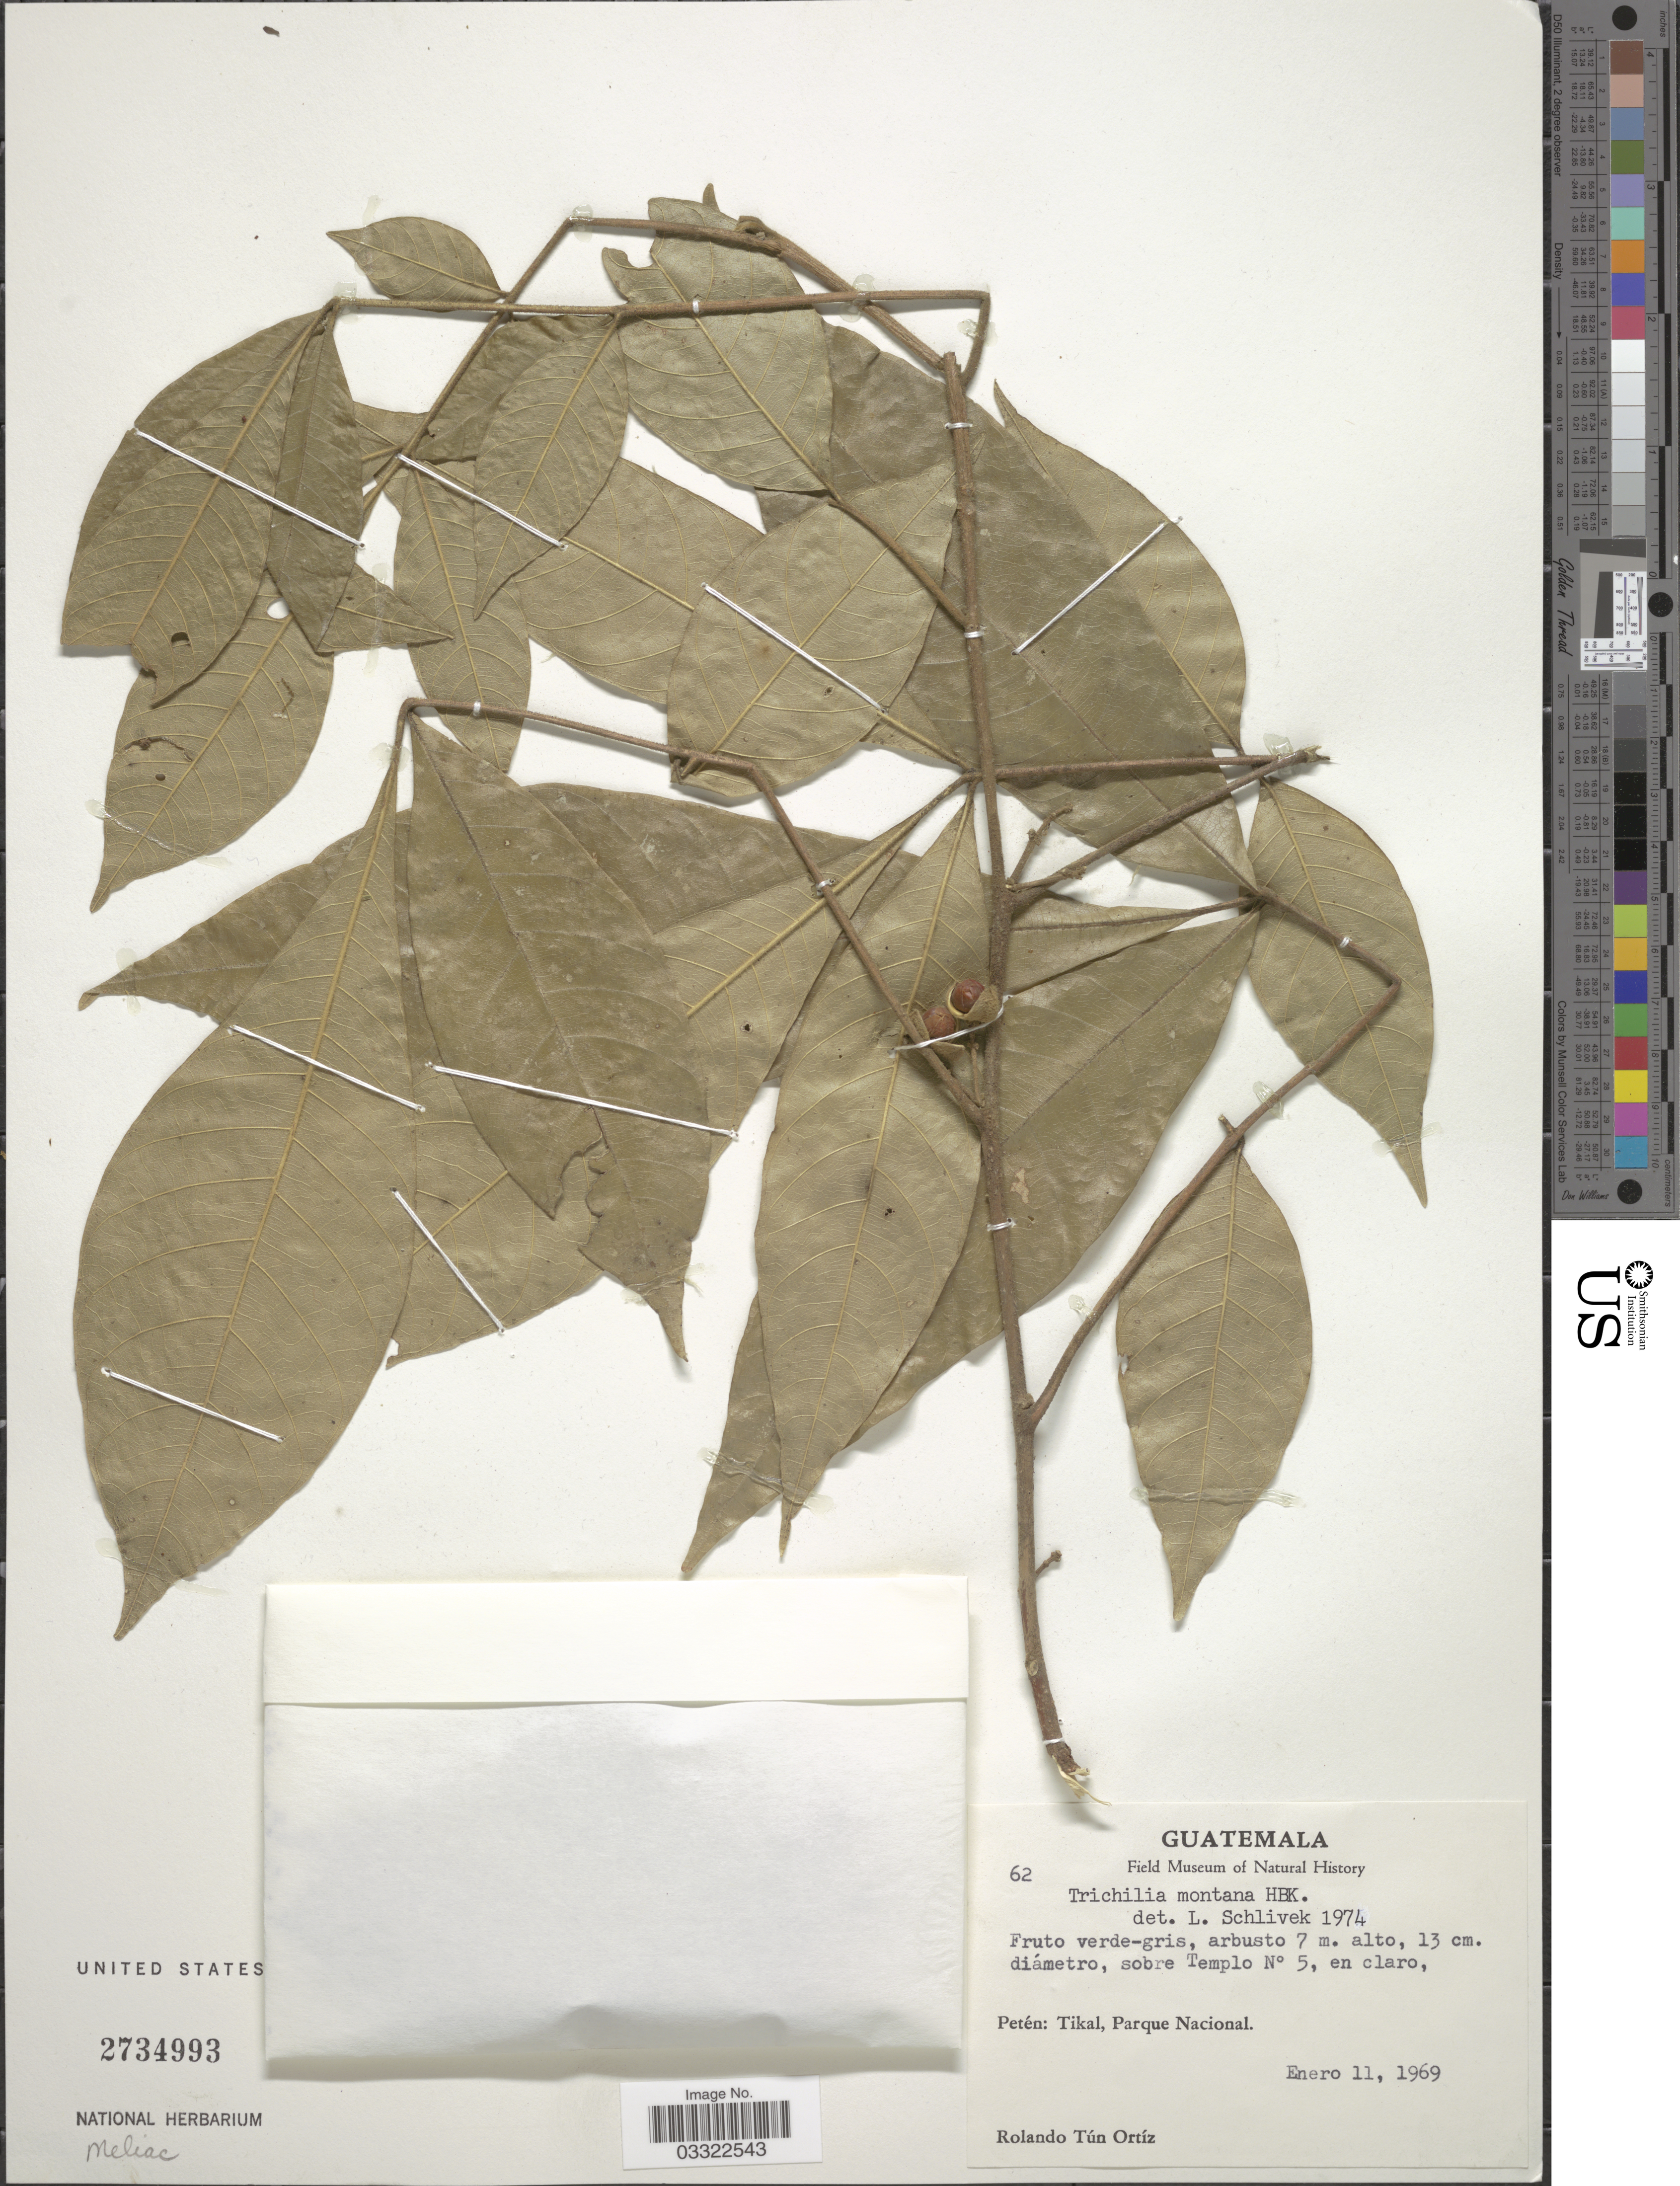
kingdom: Plantae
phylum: Tracheophyta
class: Magnoliopsida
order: Sapindales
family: Meliaceae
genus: Trichilia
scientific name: Trichilia montana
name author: Kunth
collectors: R. Tún Ortíz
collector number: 62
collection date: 1969-01-11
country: Guatemala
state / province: El Petén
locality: Petén: Tikal, Parque nacional. Sobre Templo N°5.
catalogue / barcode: US 2734993